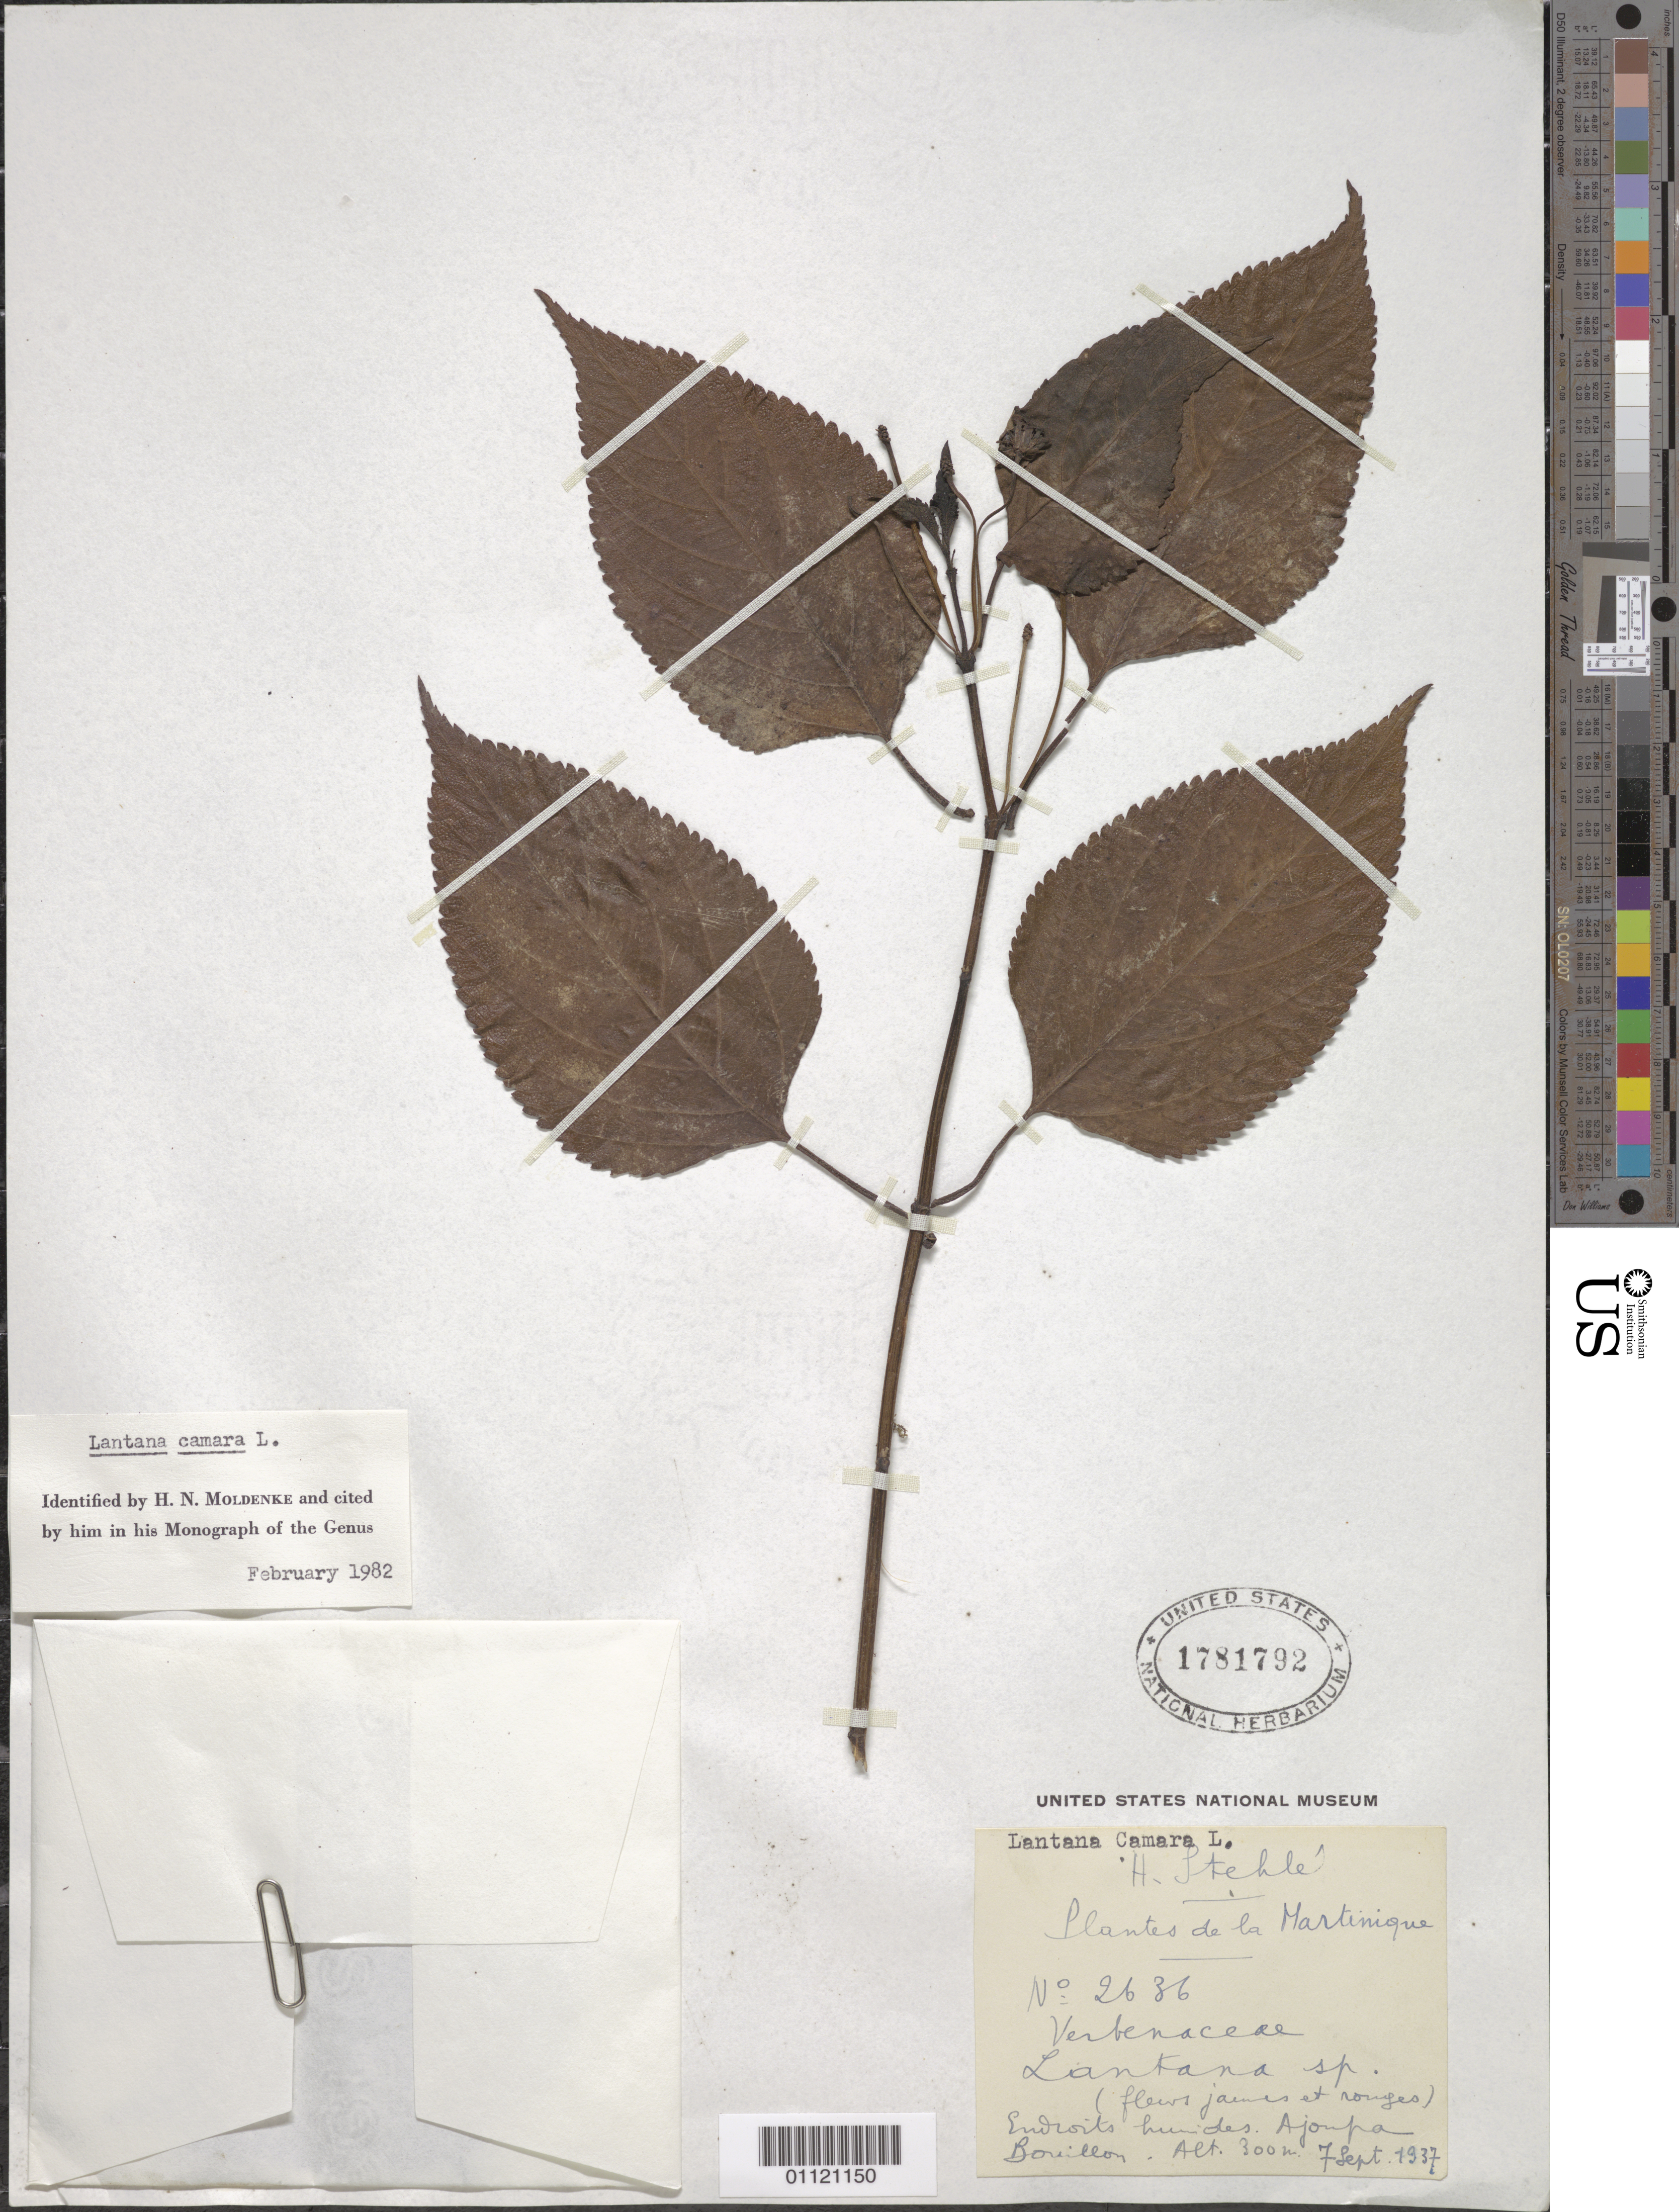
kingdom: Plantae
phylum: Tracheophyta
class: Magnoliopsida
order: Lamiales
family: Verbenaceae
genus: Lantana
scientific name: Lantana camara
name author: L.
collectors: H. Stehlé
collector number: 2636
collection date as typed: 07 Sep 1937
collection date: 1937-09-07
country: Martinique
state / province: La Trinité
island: Martinique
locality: Ajoupa-Bouillon: endroits humides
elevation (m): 300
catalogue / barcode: US 1781792